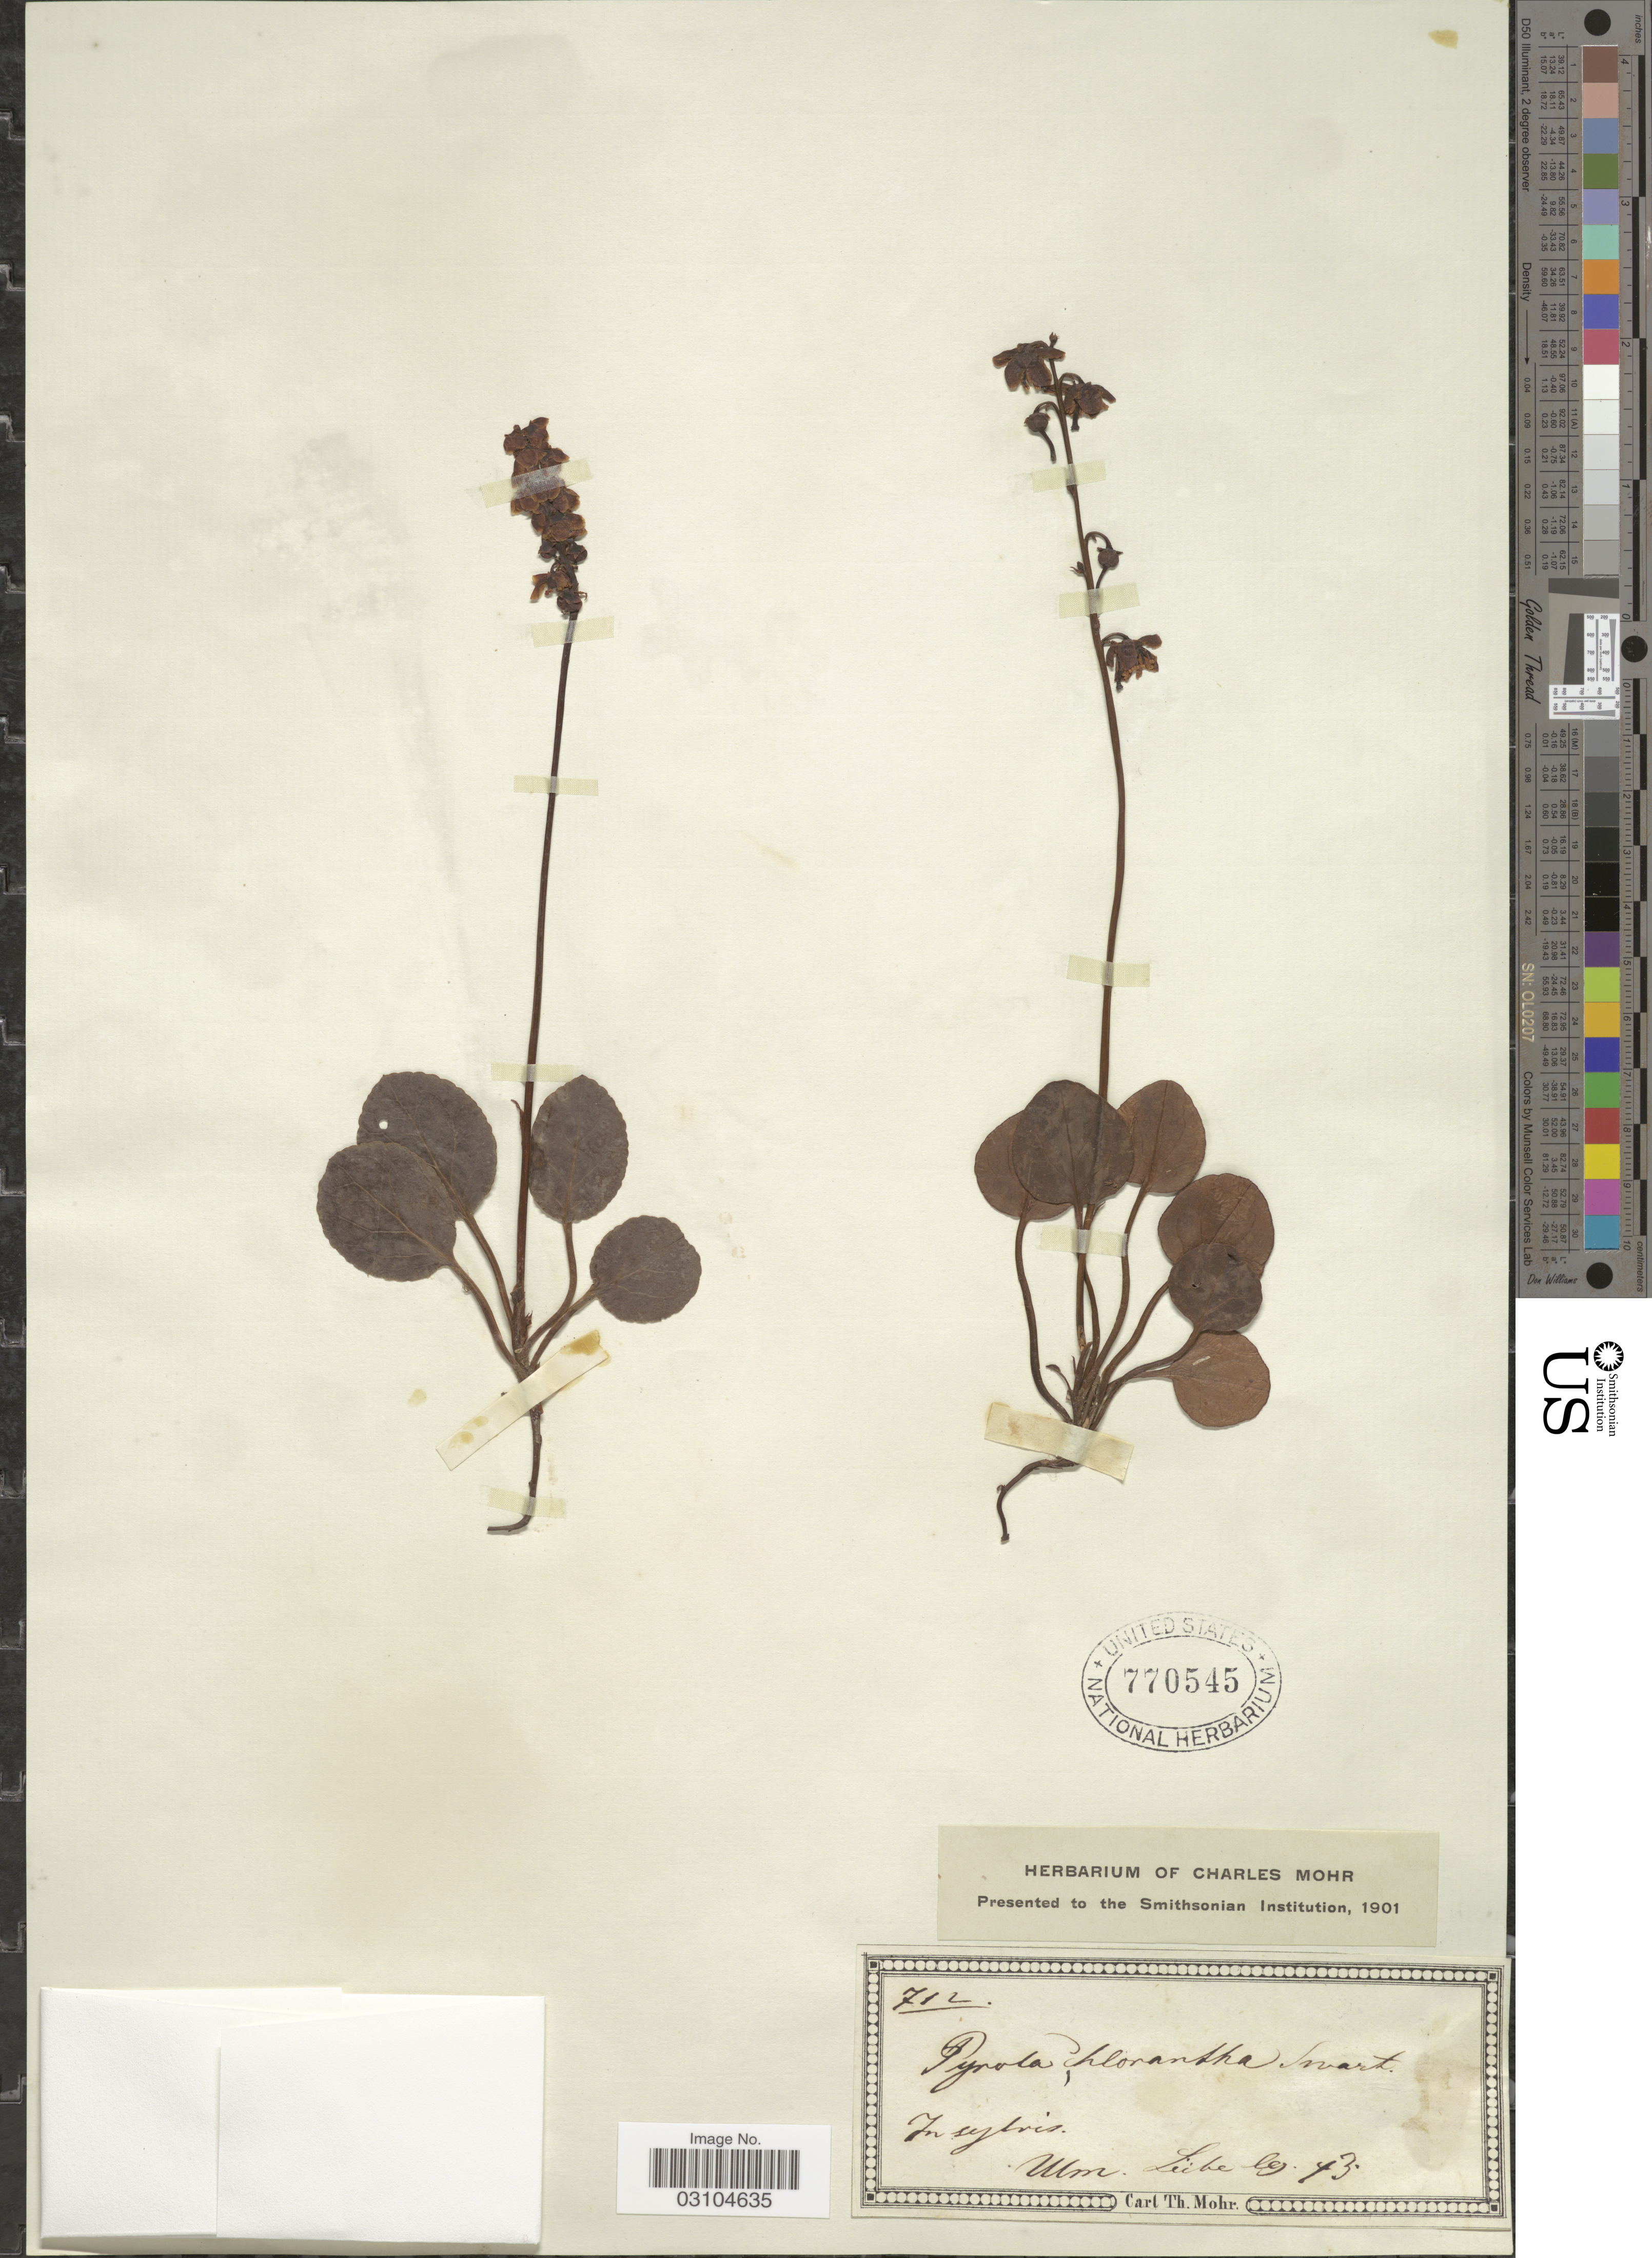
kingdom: Plantae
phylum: Tracheophyta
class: Magnoliopsida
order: Ericales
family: Ericaceae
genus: Pyrola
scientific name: Pyrola chlorantha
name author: Schweigg.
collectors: C. T. Mohr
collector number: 712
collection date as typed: Transcribed d/m/y: //43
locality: Ulm. Leïbe. [interpreted] [unsure placement]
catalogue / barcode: US 770545